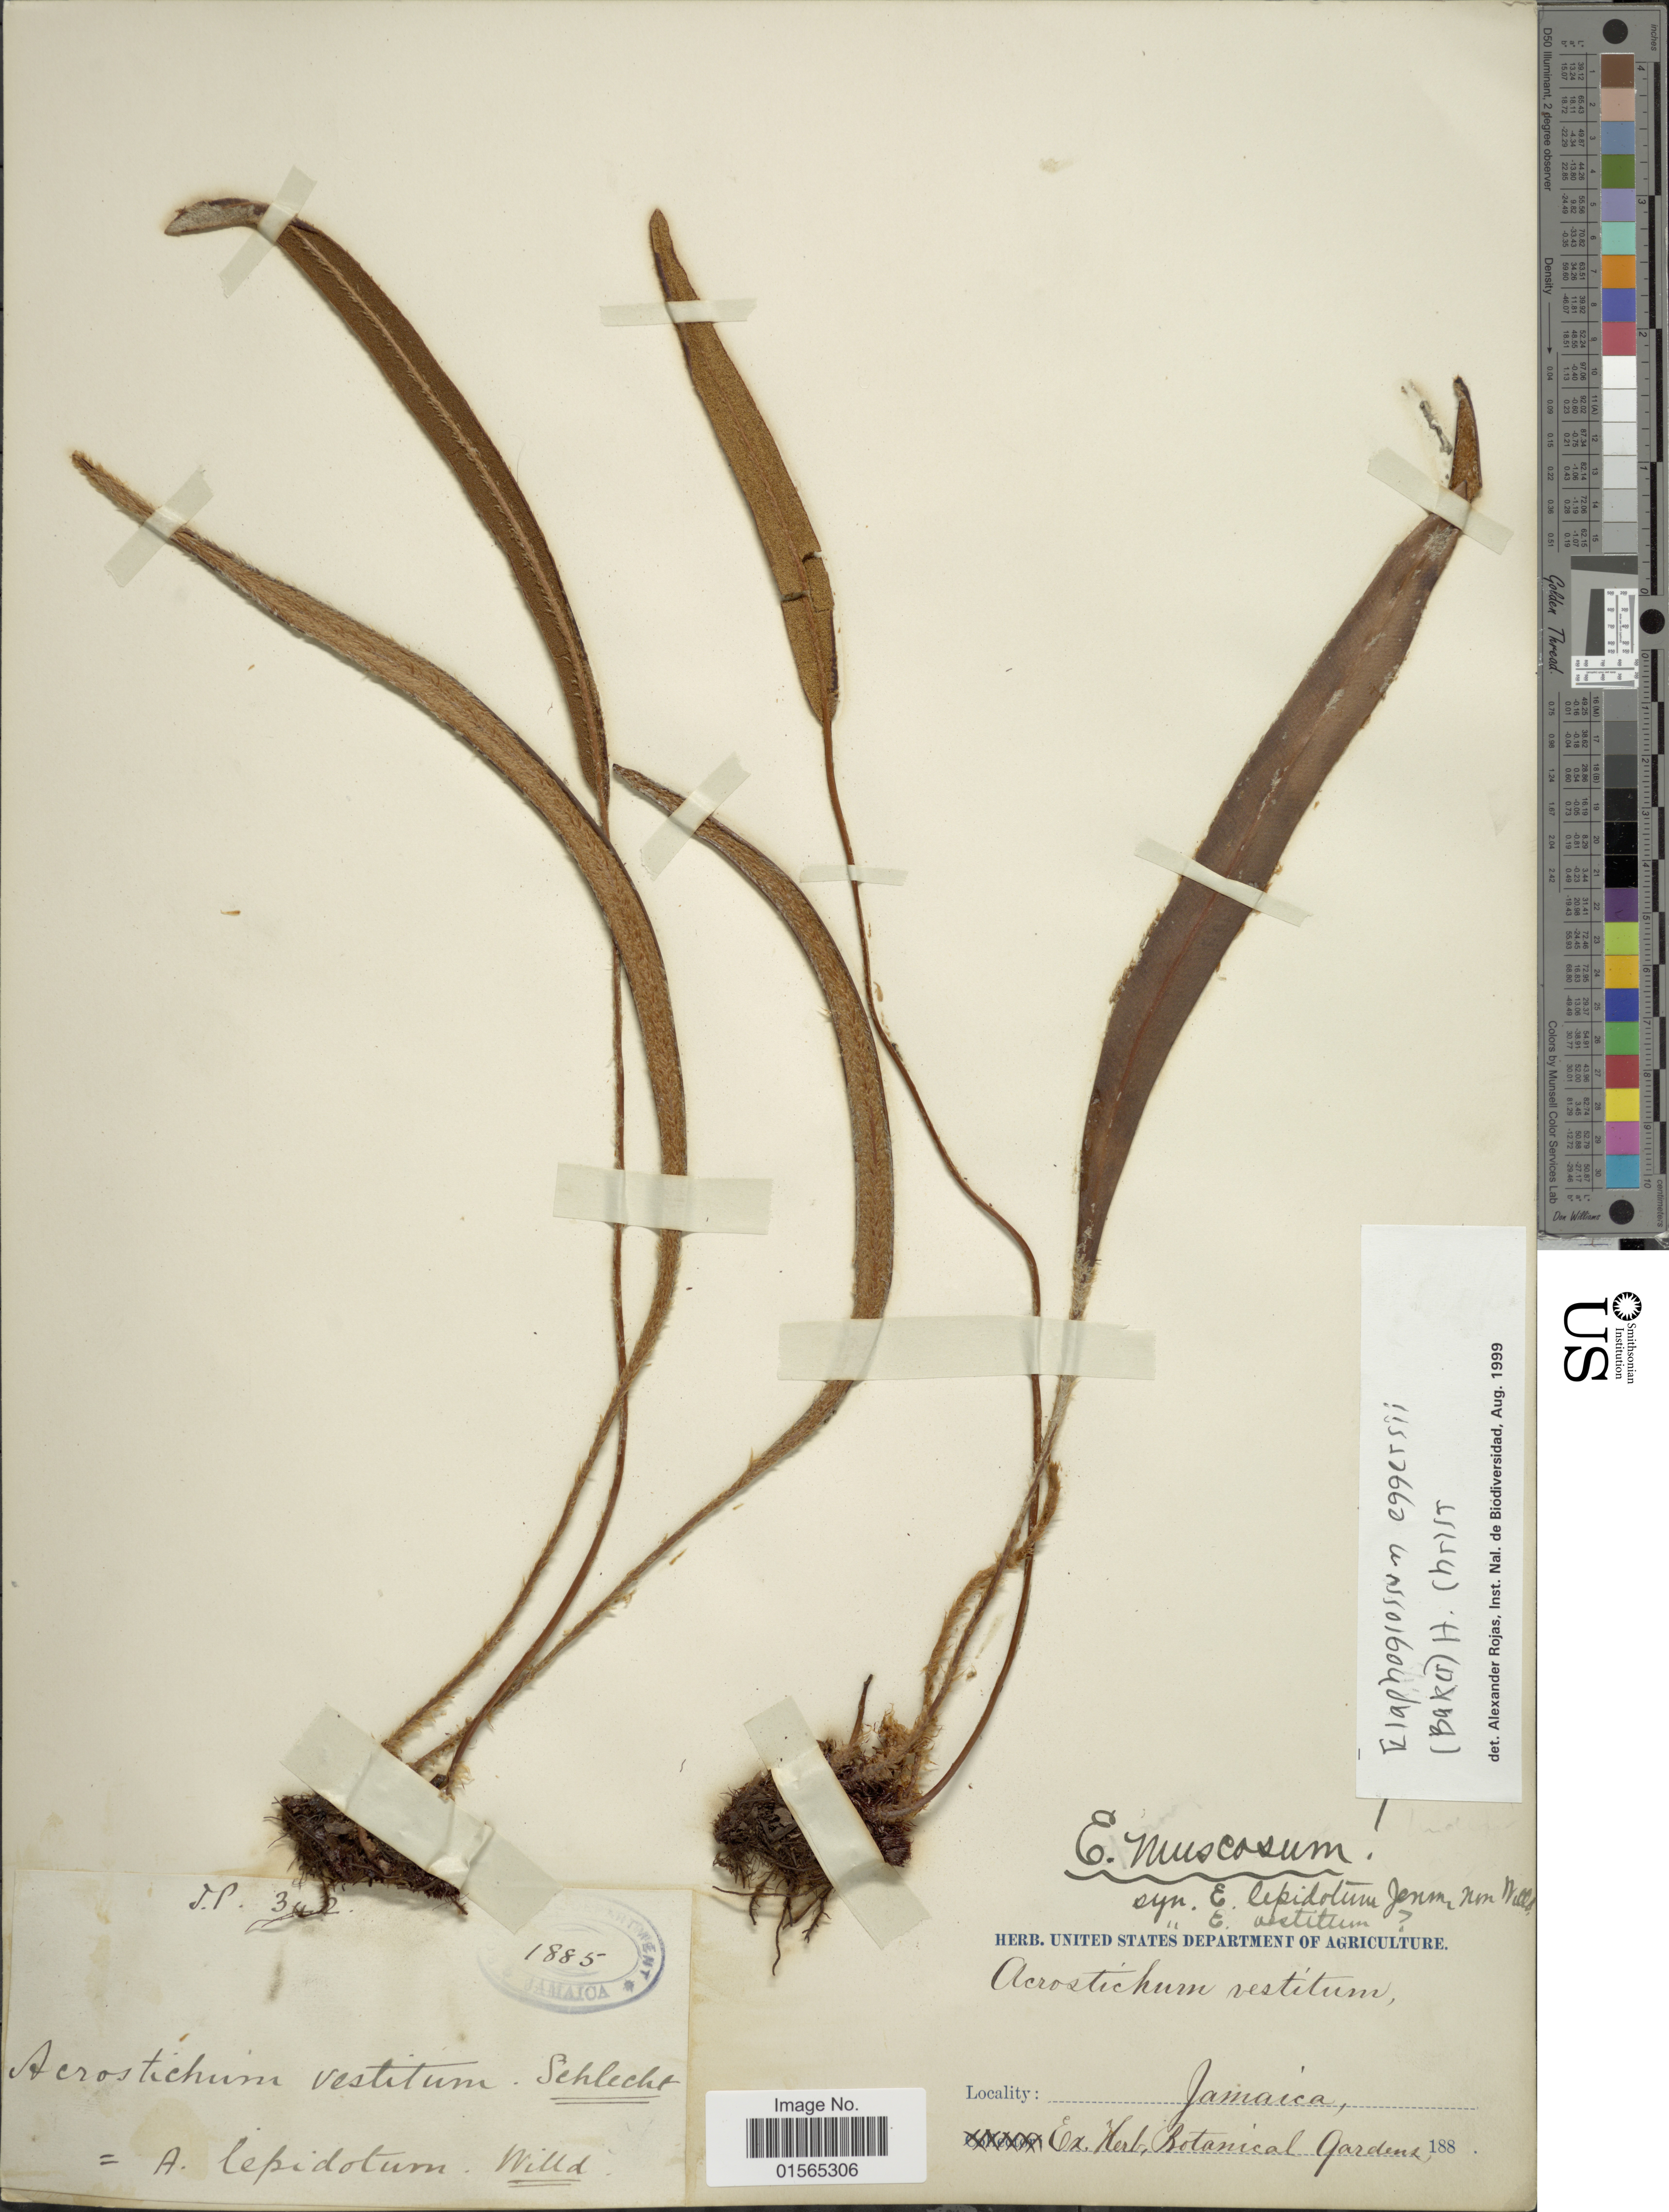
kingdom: Plantae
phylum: Tracheophyta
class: Polypodiopsida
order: Polypodiales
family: Dryopteridaceae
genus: Elaphoglossum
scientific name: Elaphoglossum eggersii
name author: (Baker) Christ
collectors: ex herb. Bot. Bog.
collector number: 342*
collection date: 1885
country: Jamaica